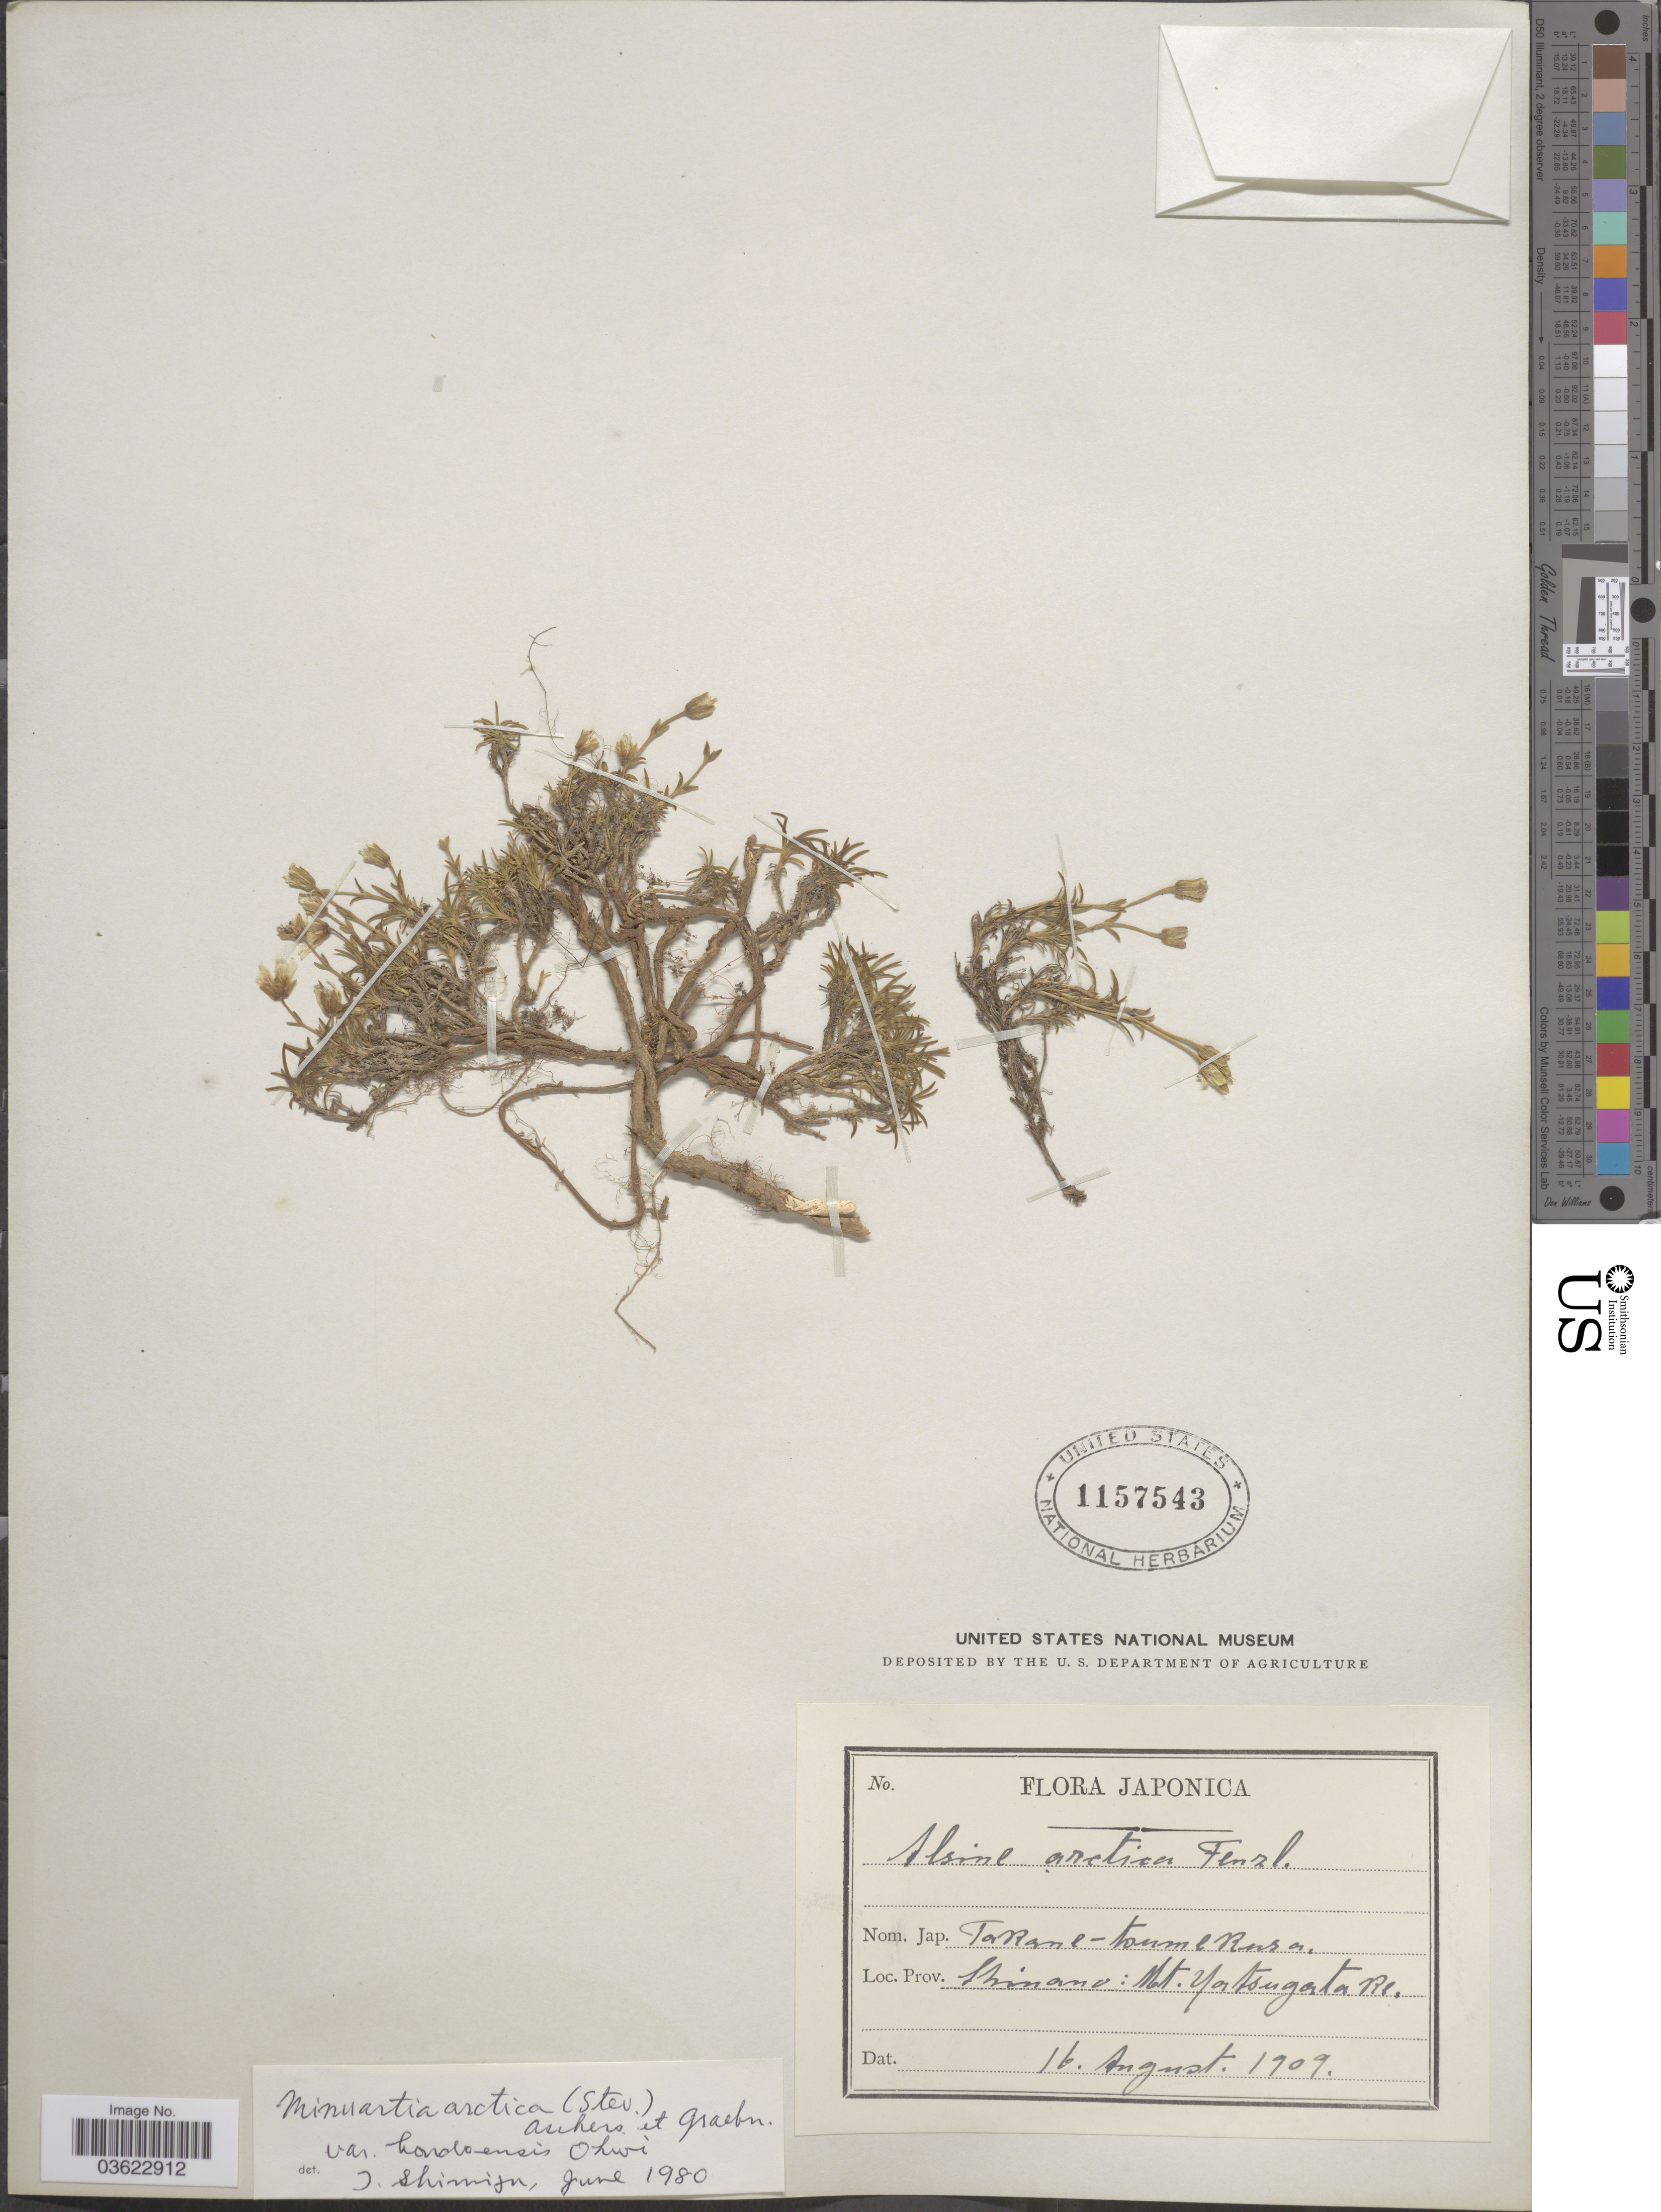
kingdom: Plantae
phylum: Tracheophyta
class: Magnoliopsida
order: Caryophyllales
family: Caryophyllaceae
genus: Minuartia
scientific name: Minuartia hondoensis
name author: (Ohwi) Ohwi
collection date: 1909-08-16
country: Japan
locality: Shinano: Mt. Yatsugatake.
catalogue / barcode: US 1157543